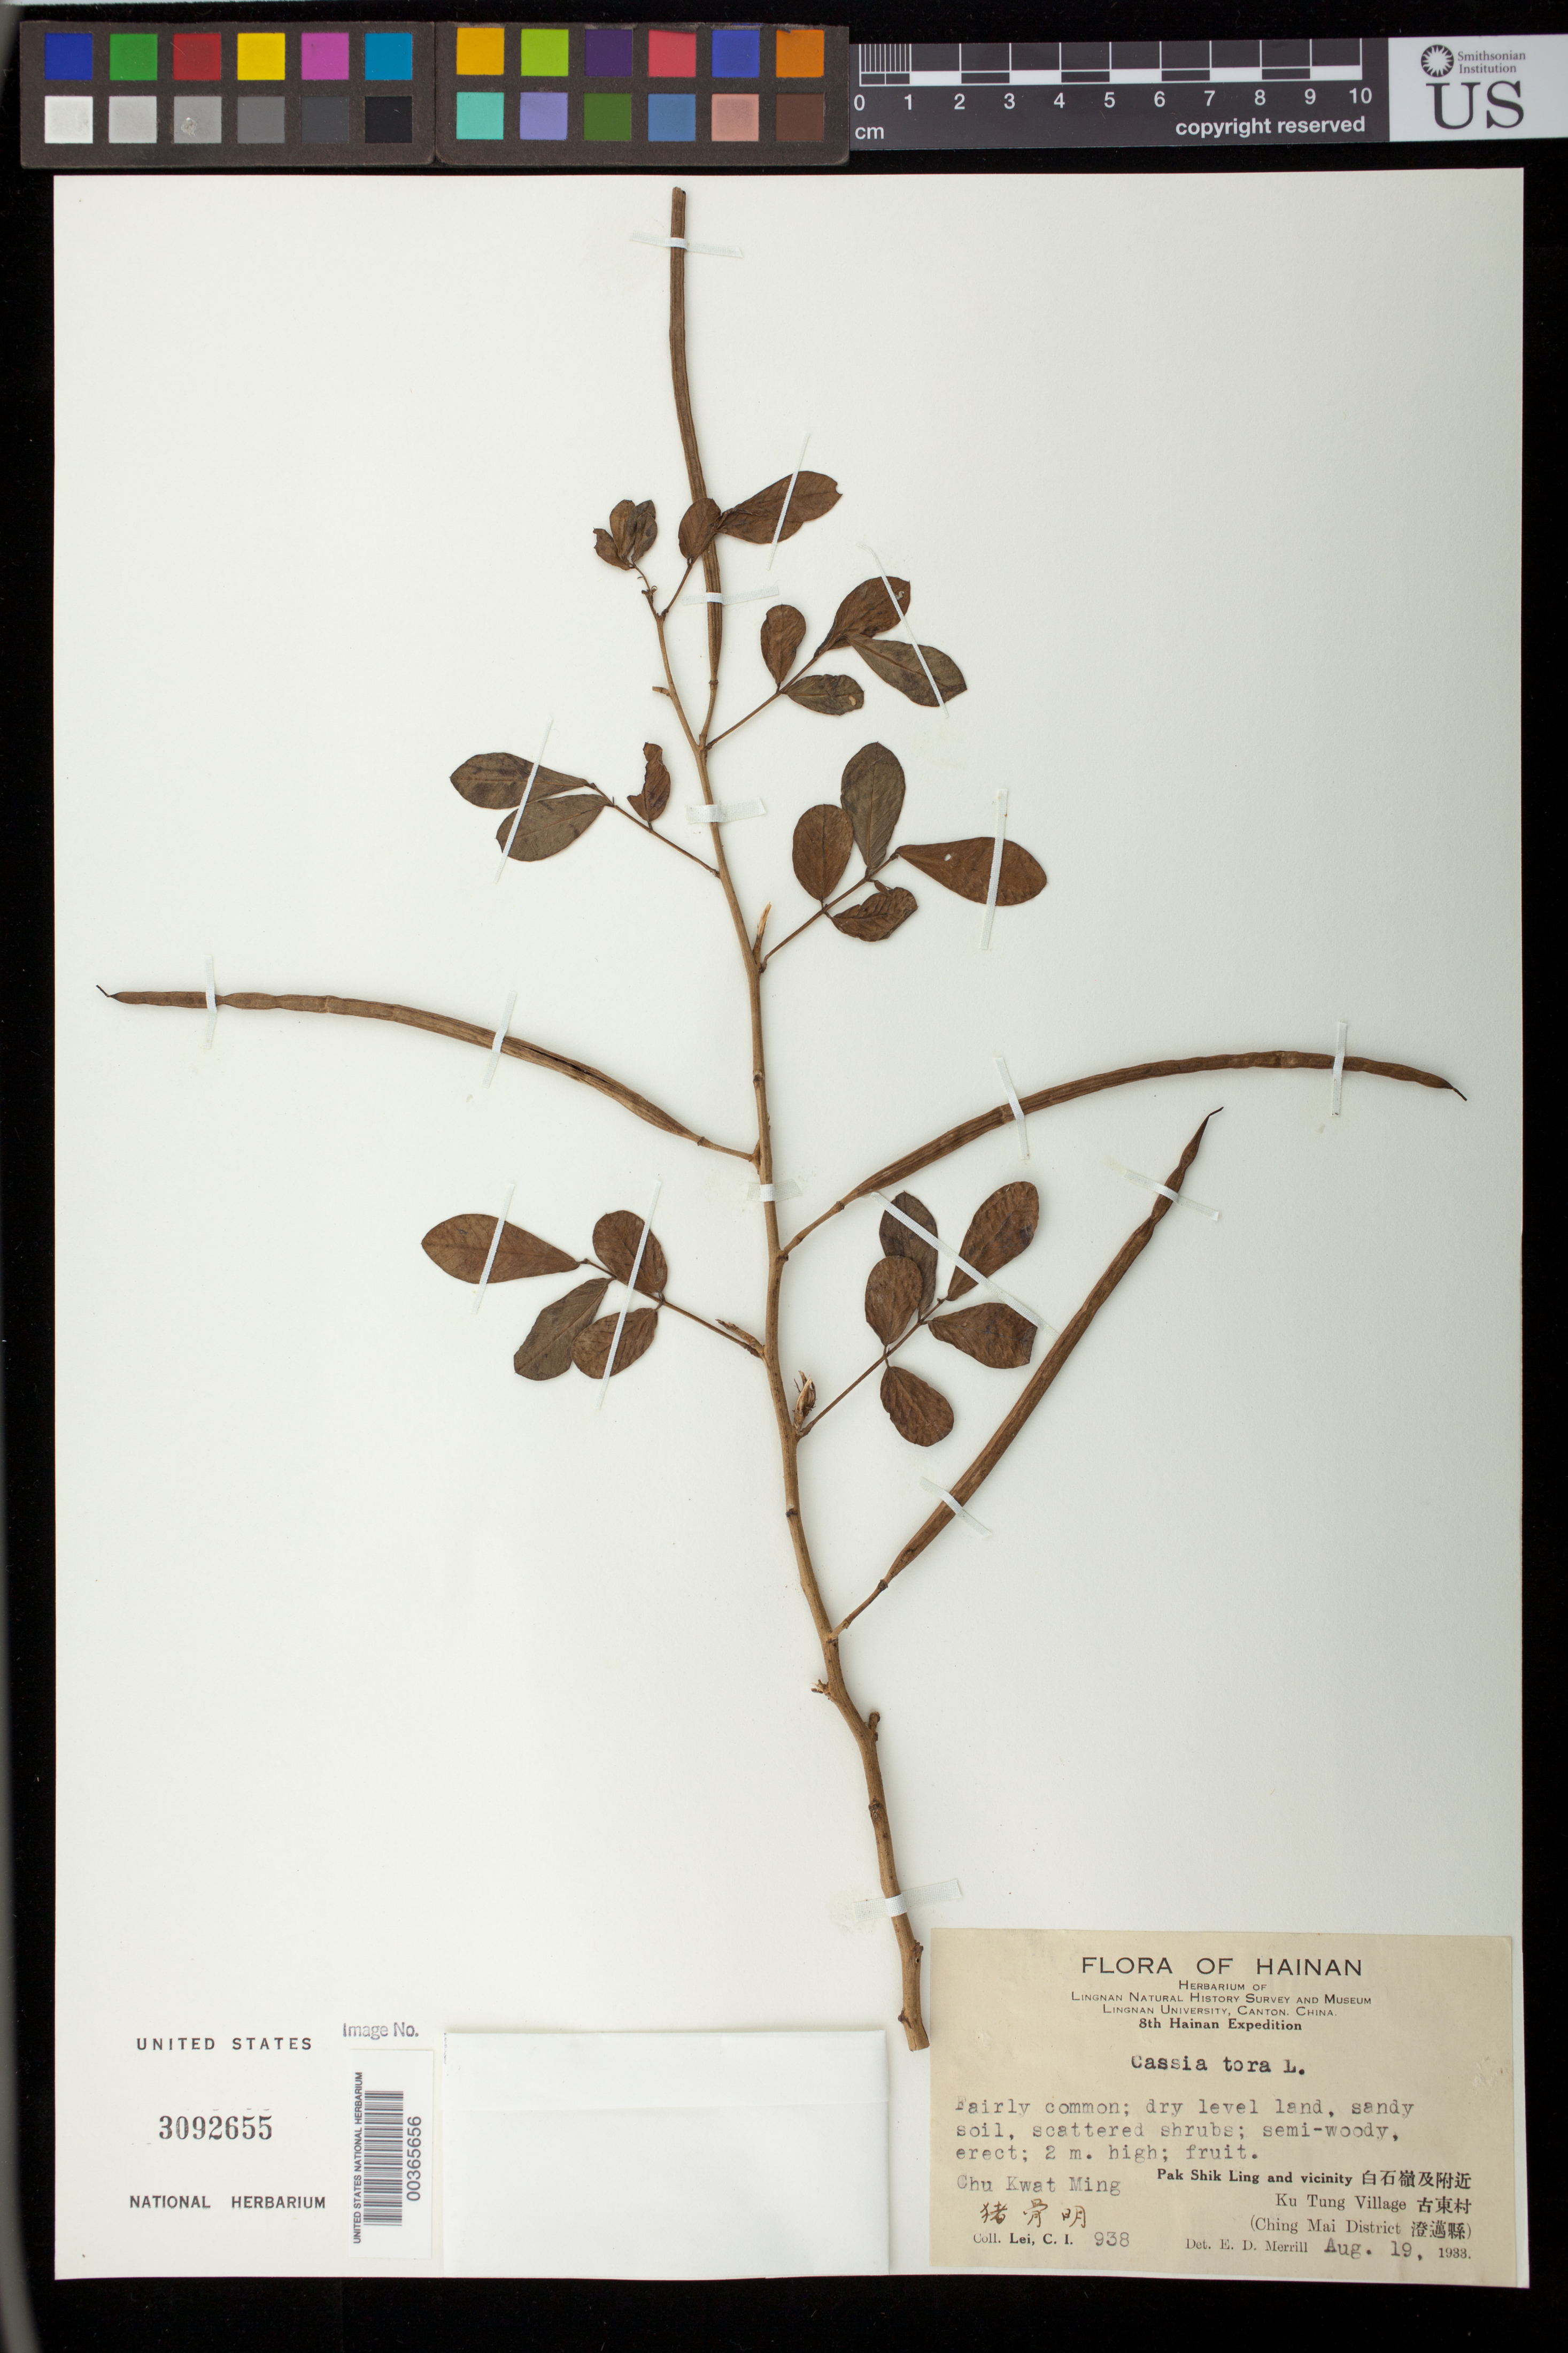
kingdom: Plantae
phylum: Tracheophyta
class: Magnoliopsida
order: Fabales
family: Fabaceae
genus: Senna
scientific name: Senna obtusifolia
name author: (L.) H.S. Irwin & Barneby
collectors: C. I. Lei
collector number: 938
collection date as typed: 19 Aug 1933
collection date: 1933-08-19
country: China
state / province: Hainan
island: Hainan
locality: Ching mai dist.; chu kwat ming; pak shik ling and vicinity; ku tung village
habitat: Dry level land; sandy soil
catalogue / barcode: US 3092655